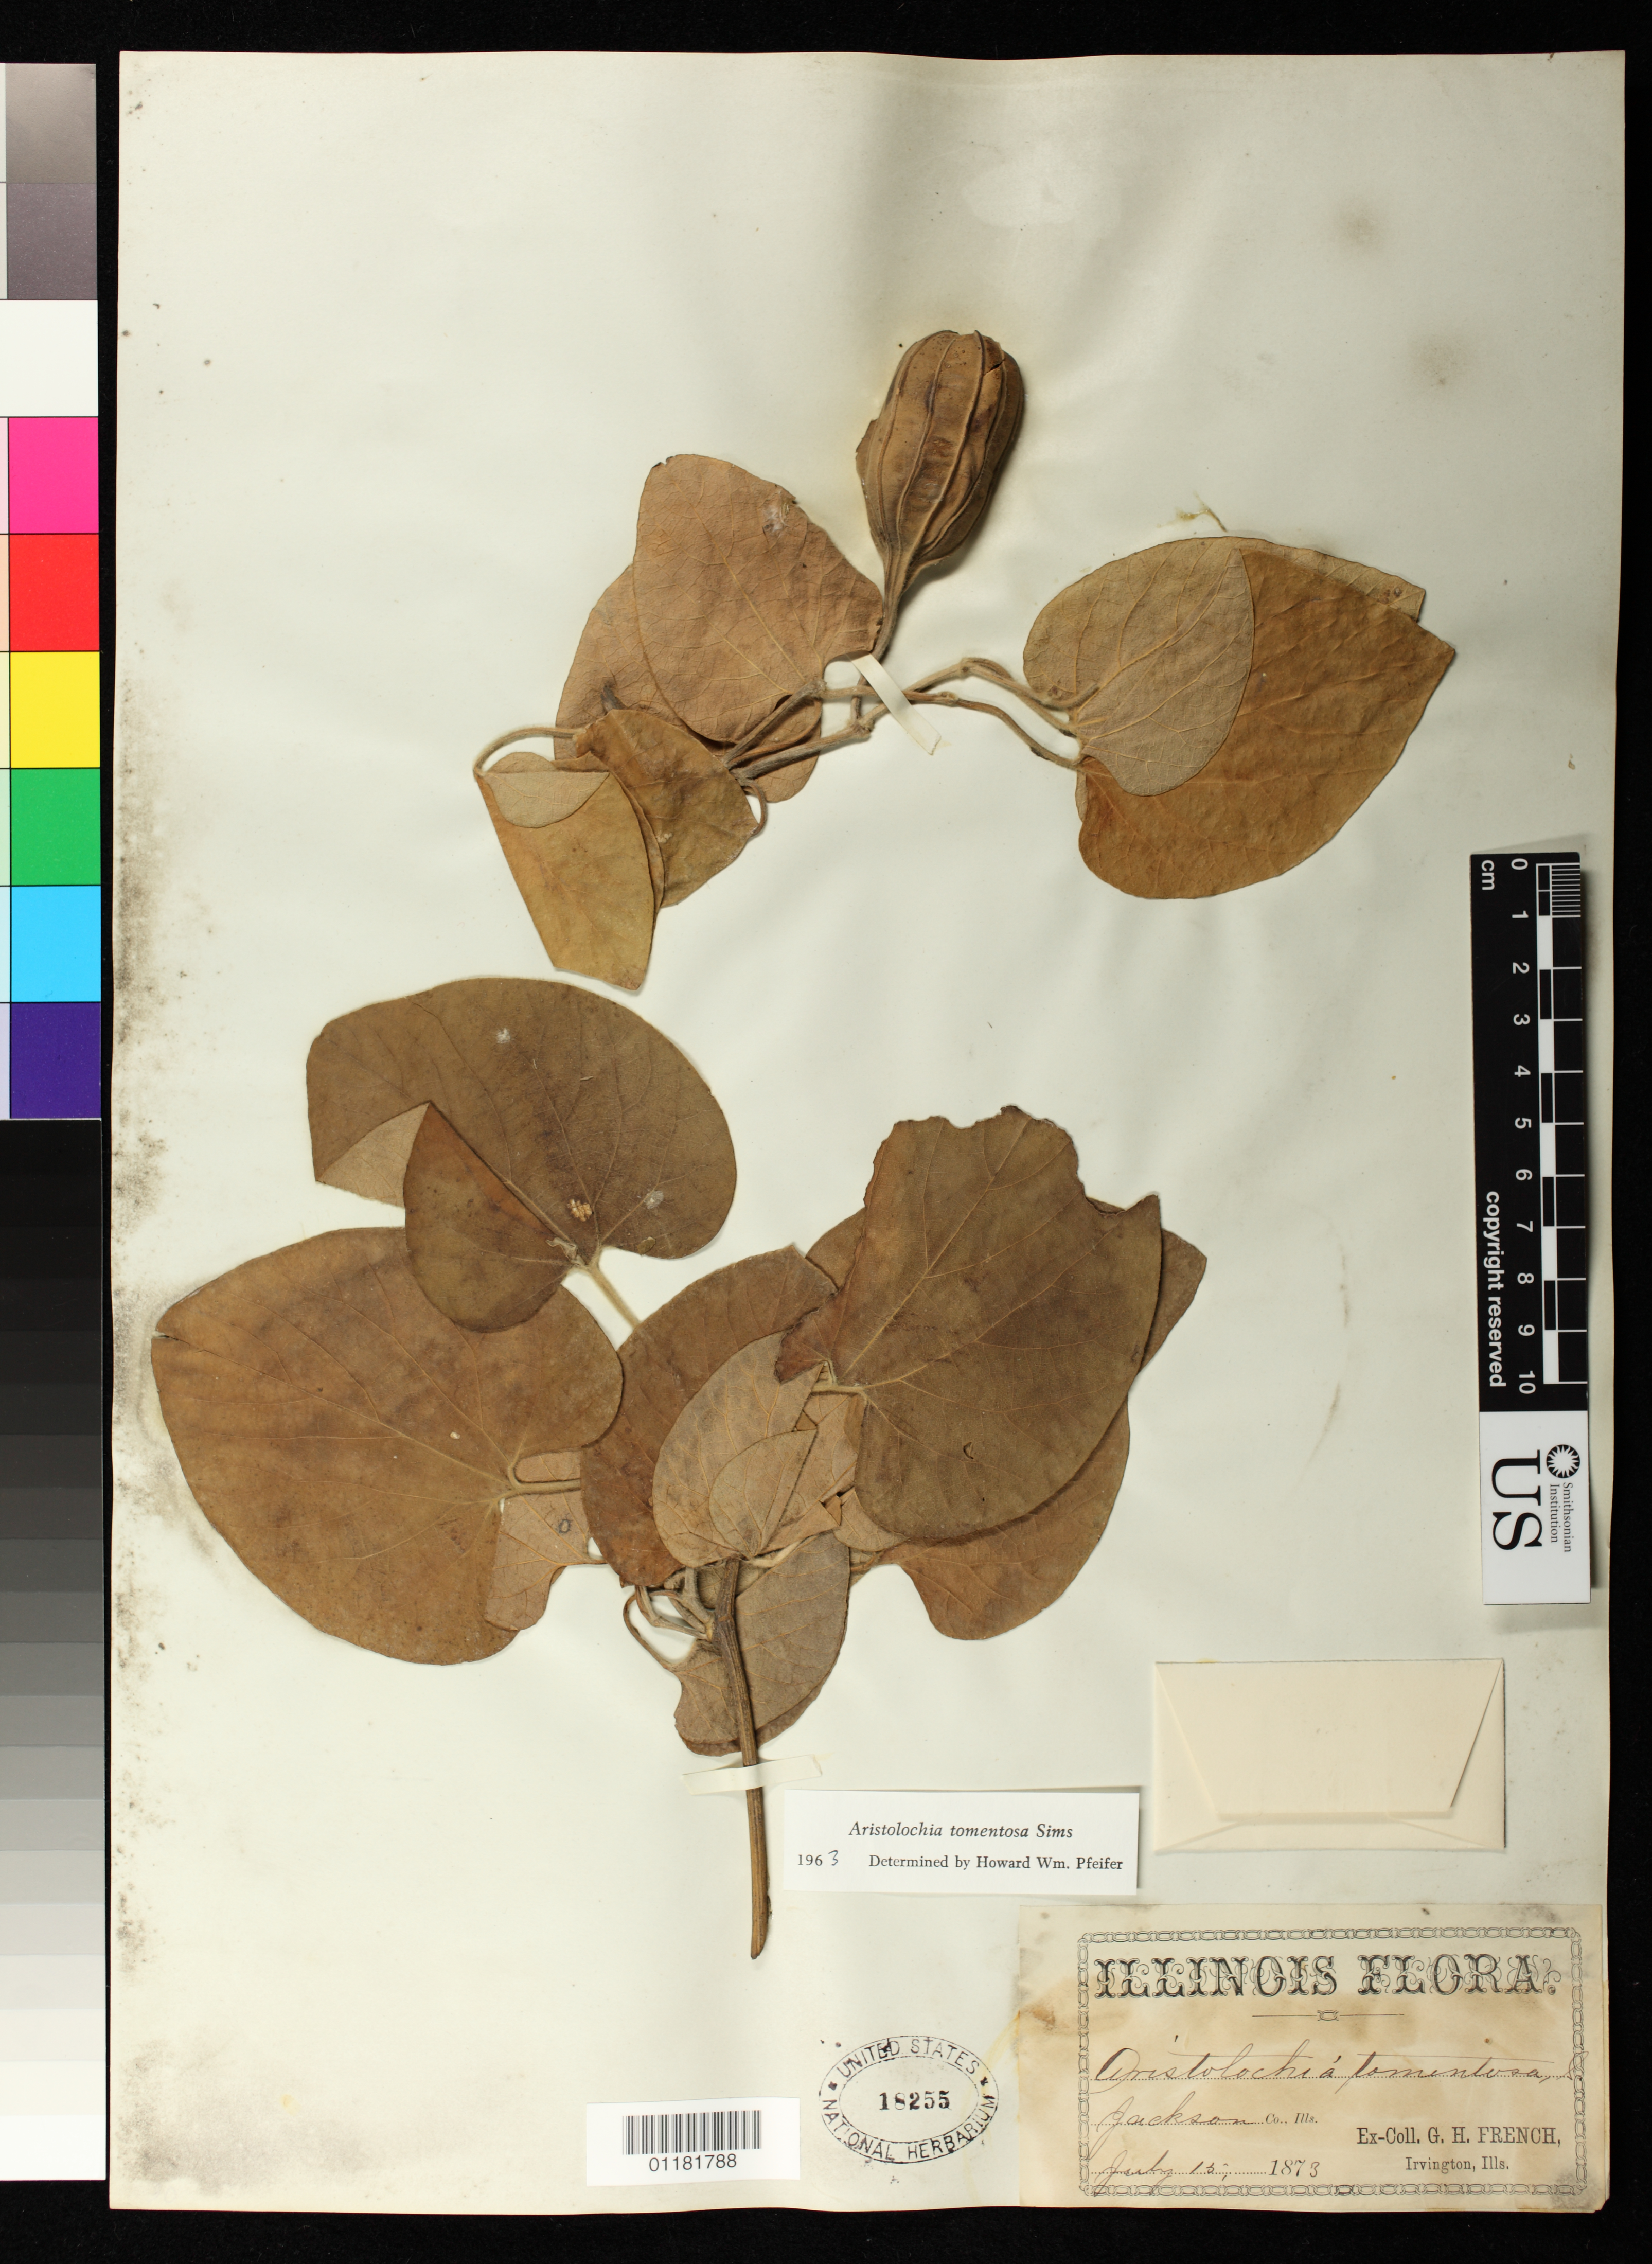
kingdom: Plantae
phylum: Tracheophyta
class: Magnoliopsida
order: Piperales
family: Aristolochiaceae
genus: Aristolochia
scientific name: Aristolochia tomentosa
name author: Sims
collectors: G. H. French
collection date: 1873-07-15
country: United States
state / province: Illinois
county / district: Jackson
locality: Jackson County, Irvington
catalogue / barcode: US 18255